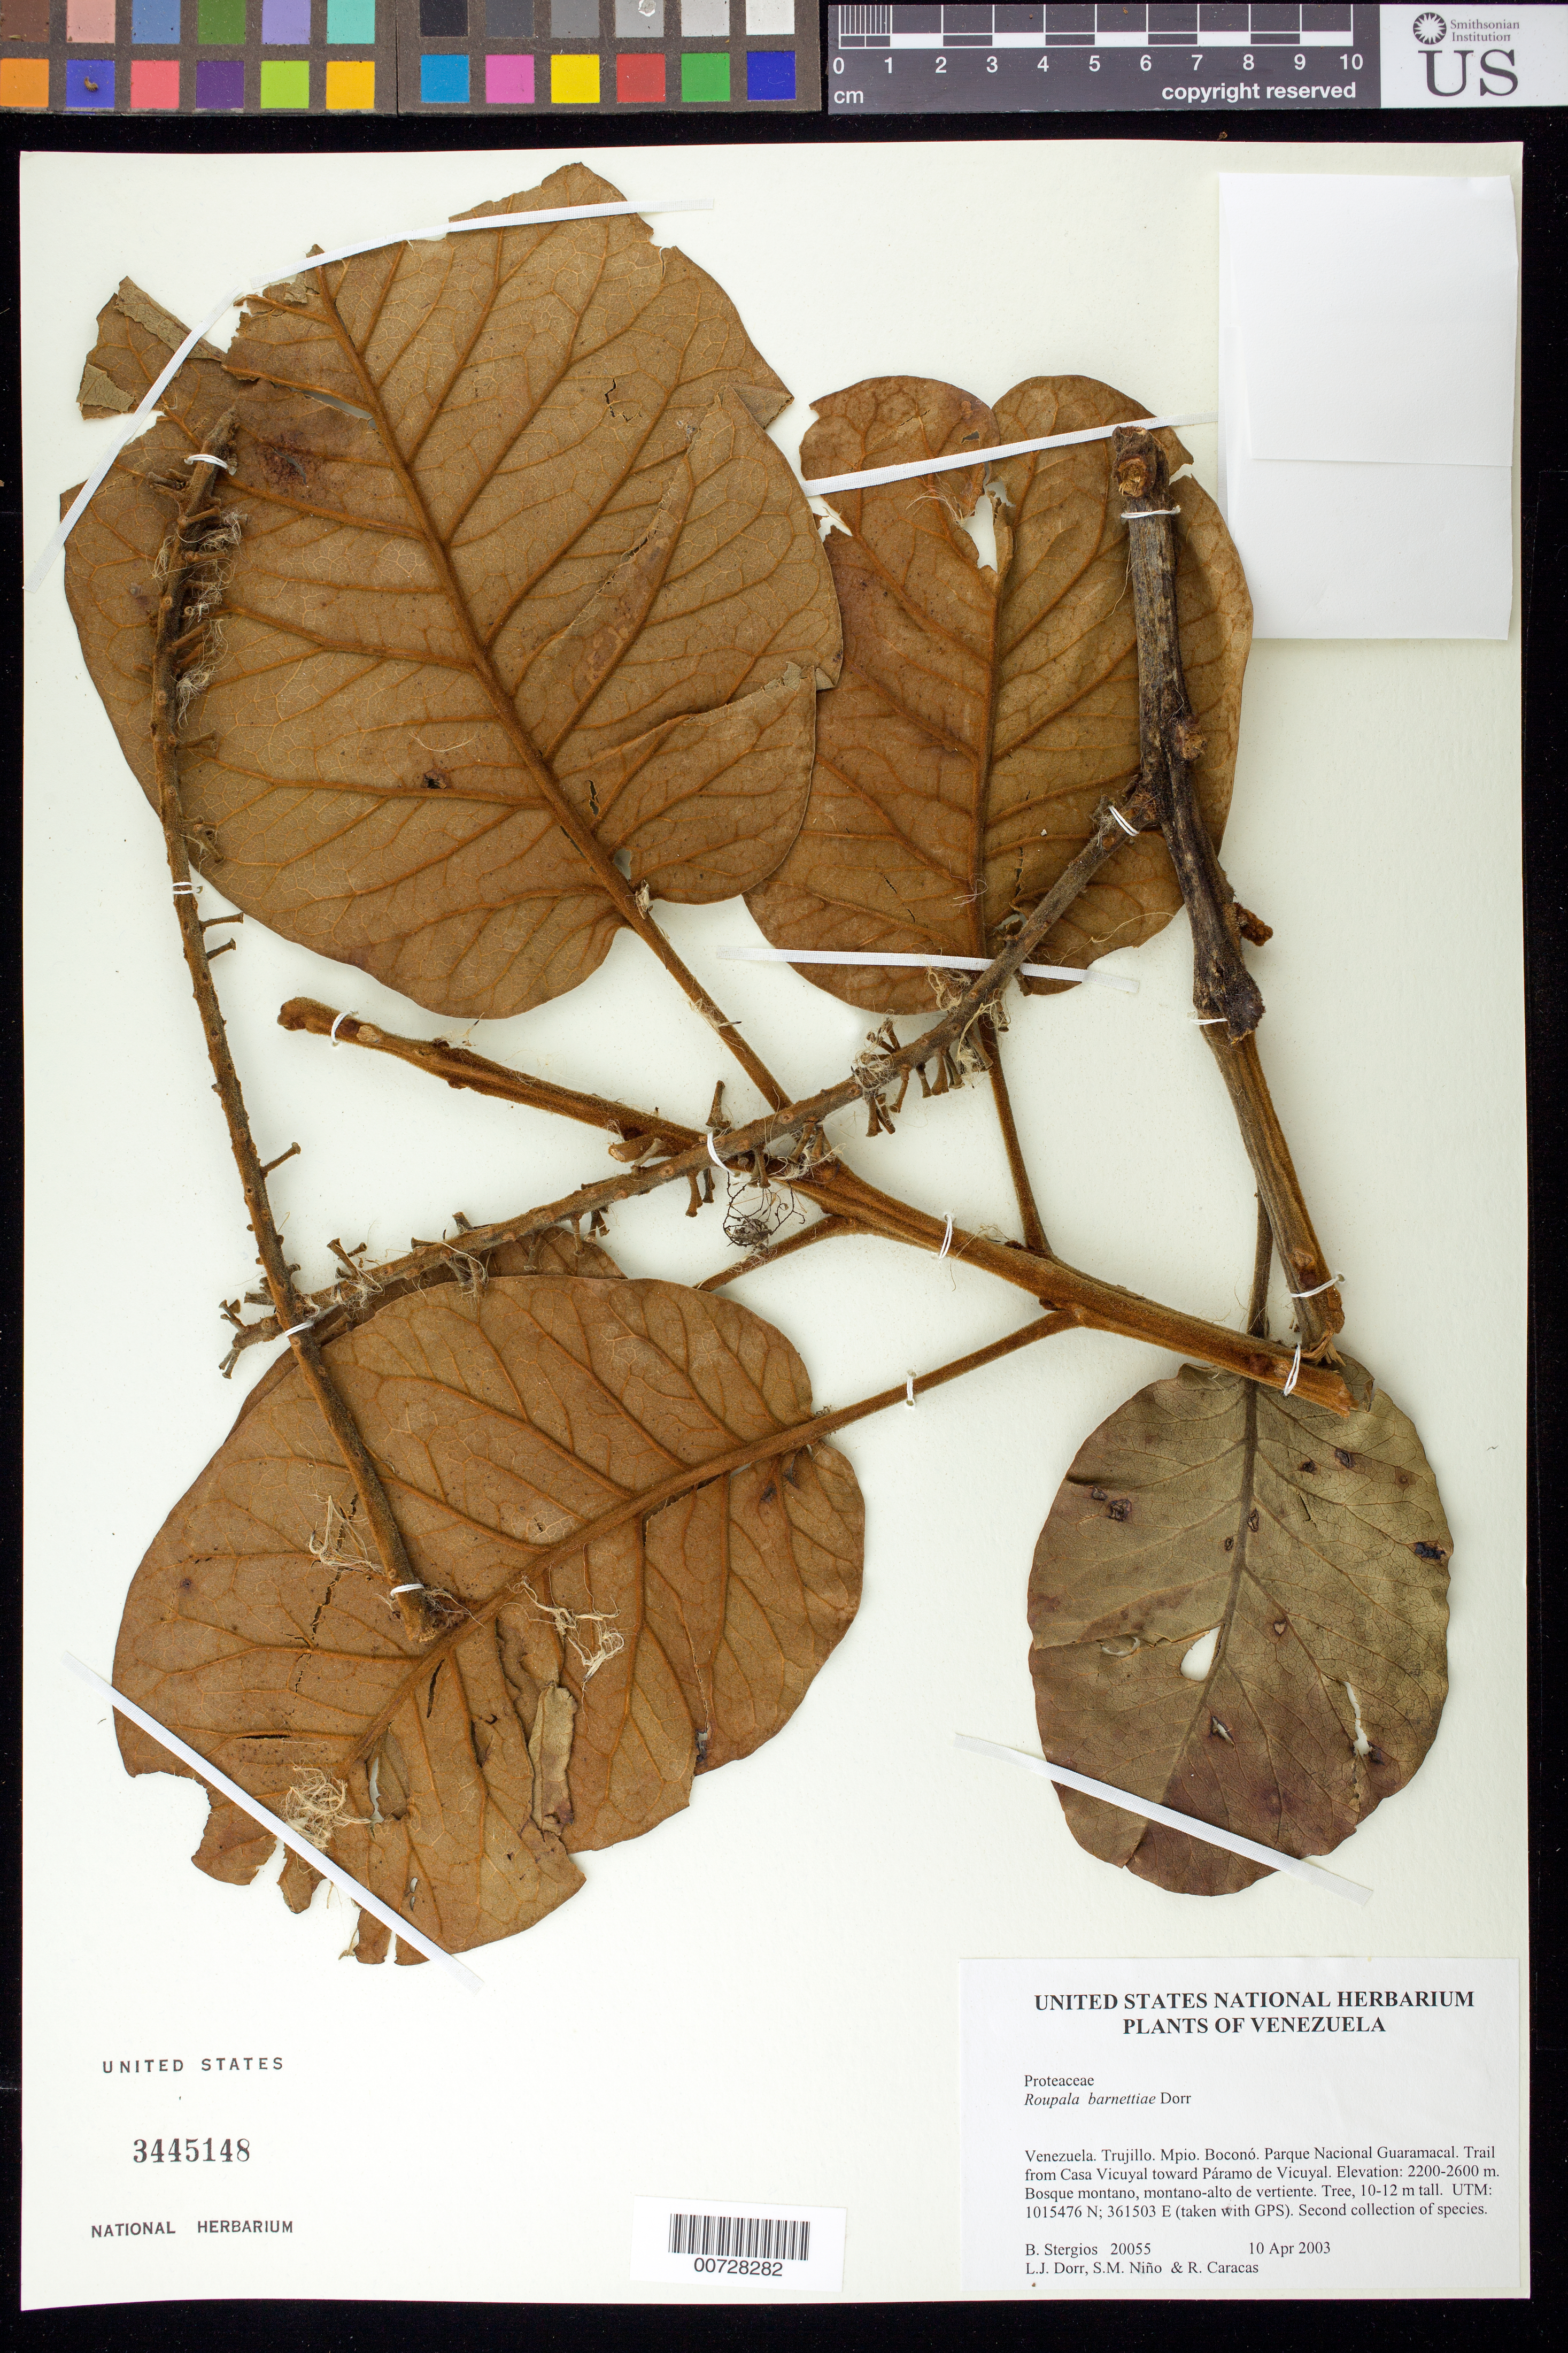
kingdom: Plantae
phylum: Tracheophyta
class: Magnoliopsida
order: Proteales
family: Proteaceae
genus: Roupala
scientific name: Roupala barnettiae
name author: Dorr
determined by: Dorr, L. J., (BOT), Smithsonian Institution - National Museum of Natural History (UNITED STATES)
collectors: B. G. Stergios, L. J. Dorr, S. M. Niño & R. Caracas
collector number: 20055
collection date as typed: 10 Apr 2003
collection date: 2003-04-10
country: Venezuela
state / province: Trujillo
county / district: Boconó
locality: Parque Nacional Guaramacal. Trail from Casa Vicuyal toward Páramo de Vicuyal.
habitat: Bosque montano, montano-alto de vertiente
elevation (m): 2200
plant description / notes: K, PORT, US, VEN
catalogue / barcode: US 3445148